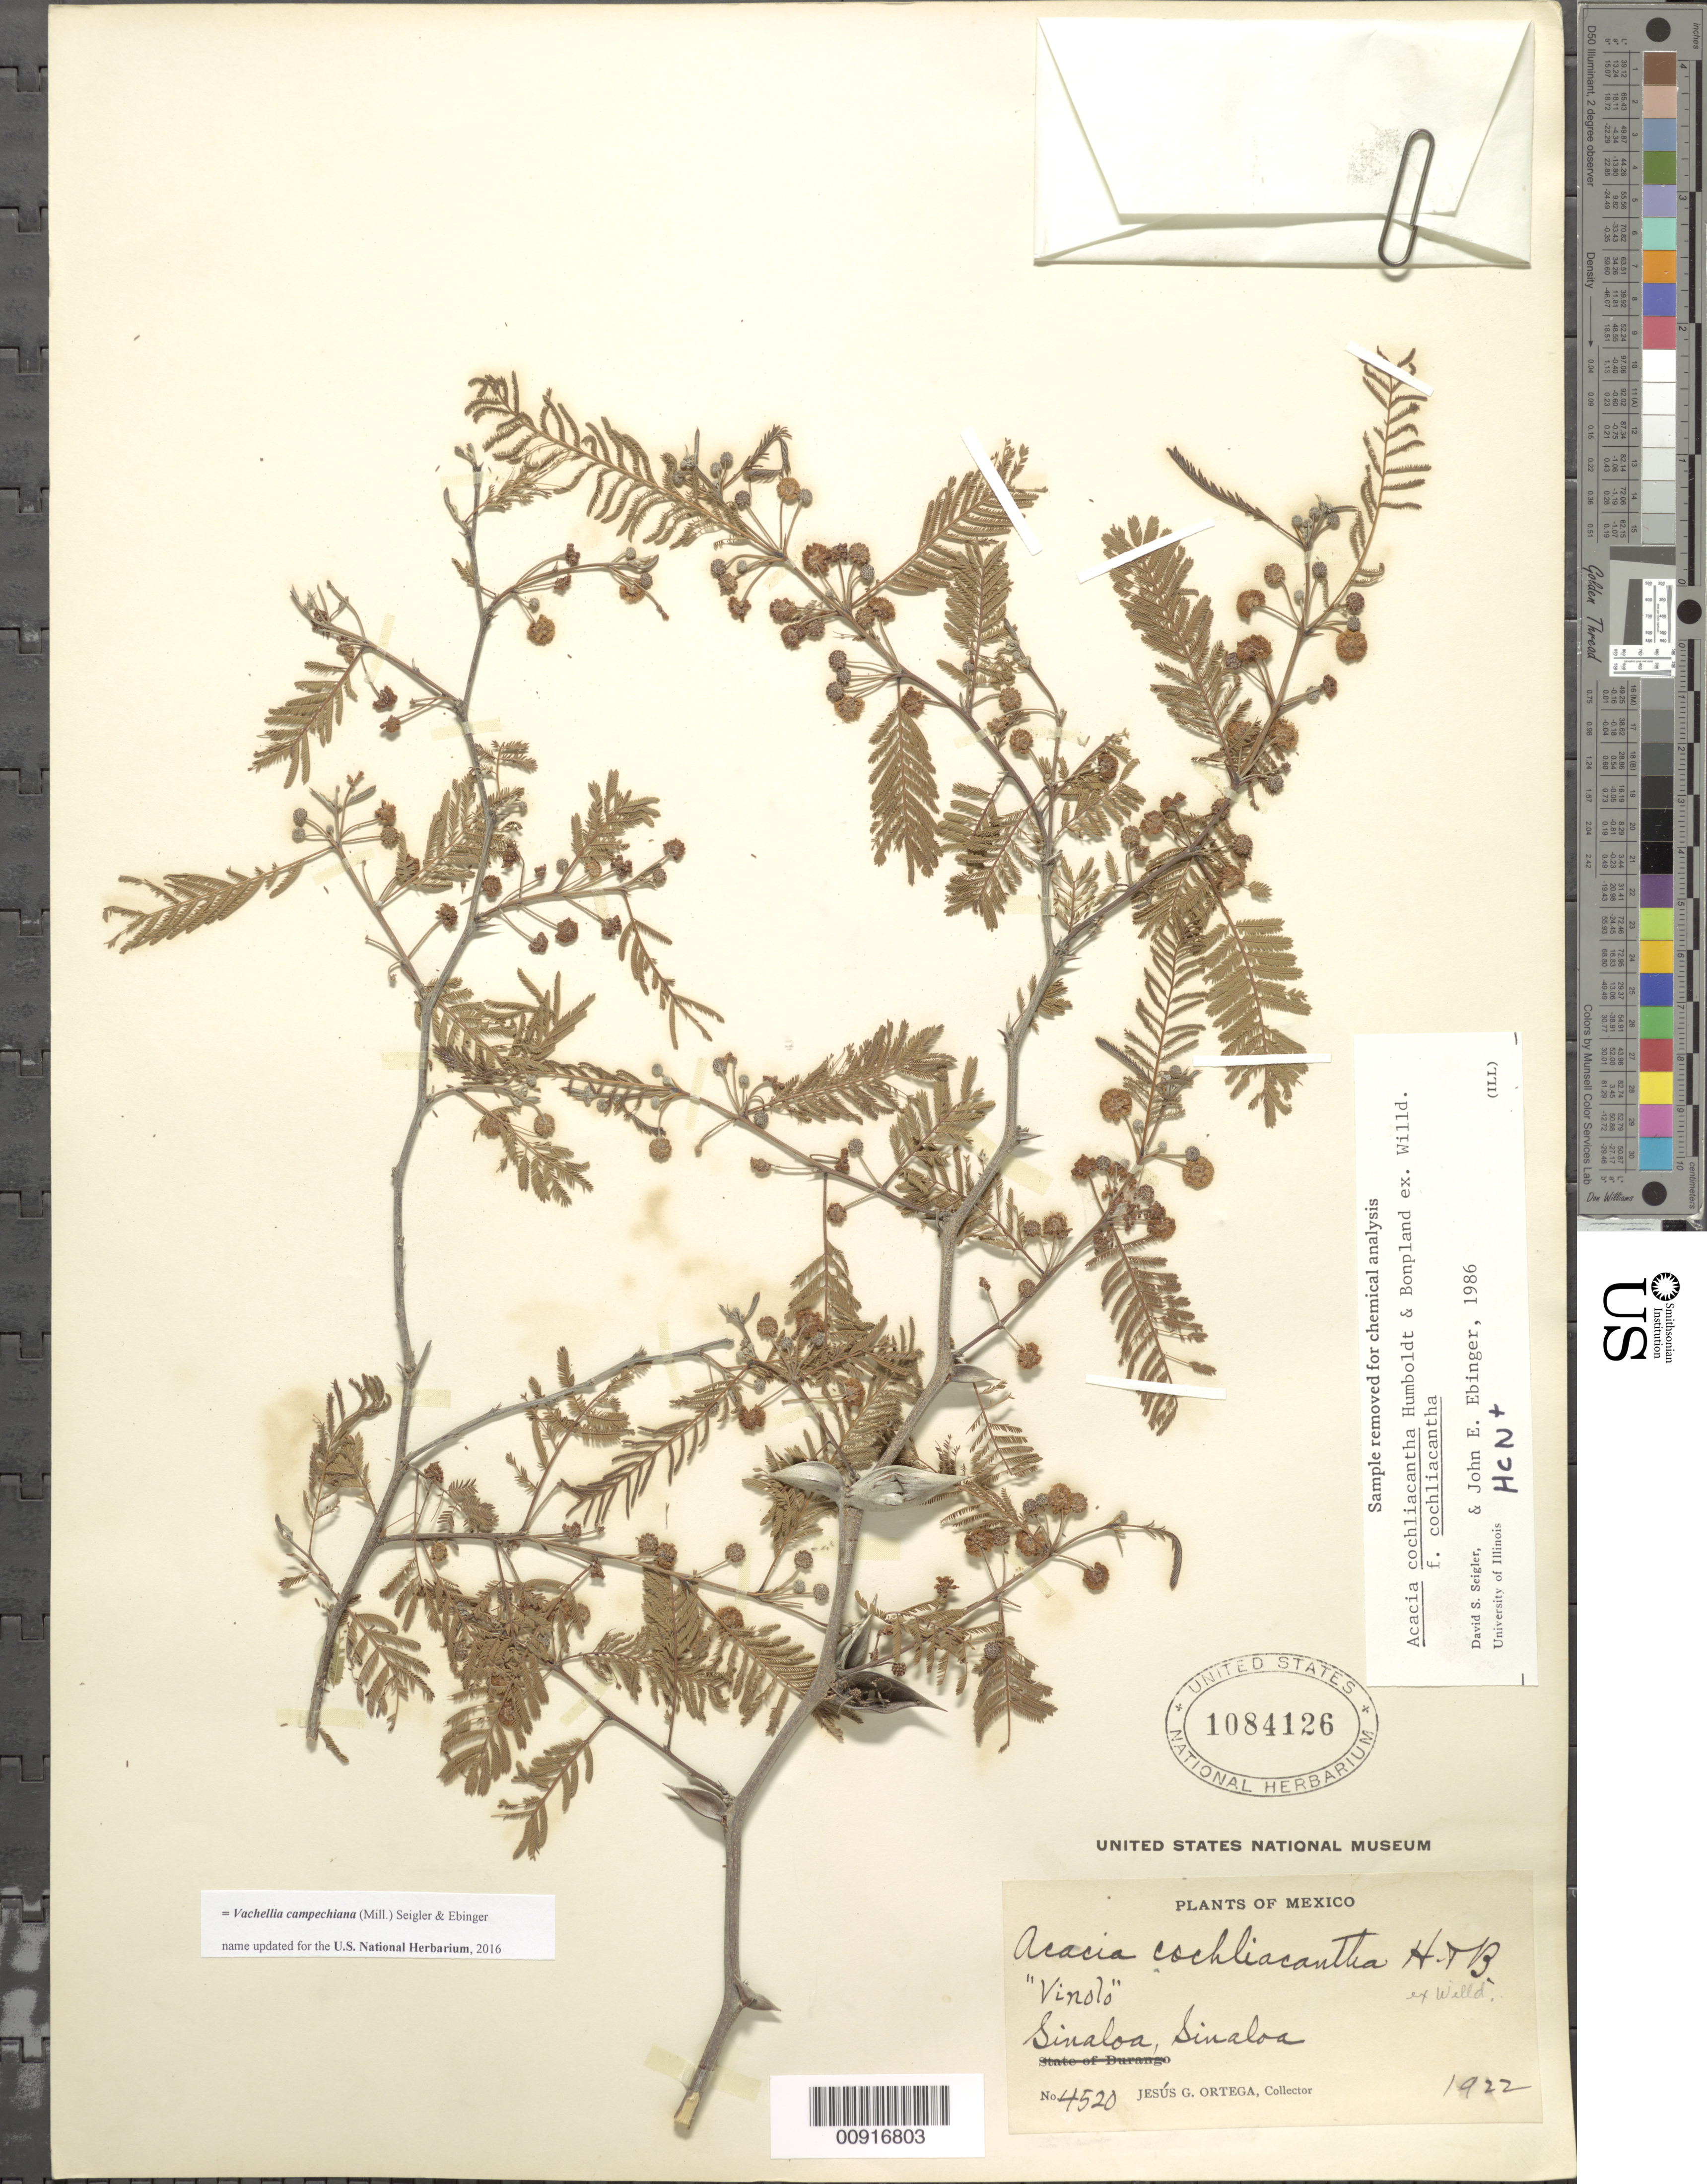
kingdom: Plantae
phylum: Tracheophyta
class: Magnoliopsida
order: Fabales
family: Fabaceae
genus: Vachellia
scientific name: Vachellia campechiana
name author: (Mill.) Seigler & Ebinger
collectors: J. Ortega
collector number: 4520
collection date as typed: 1922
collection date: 1922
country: Mexico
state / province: Sinaloa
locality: Sinaloa, Sinaloa.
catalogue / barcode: US 1084126